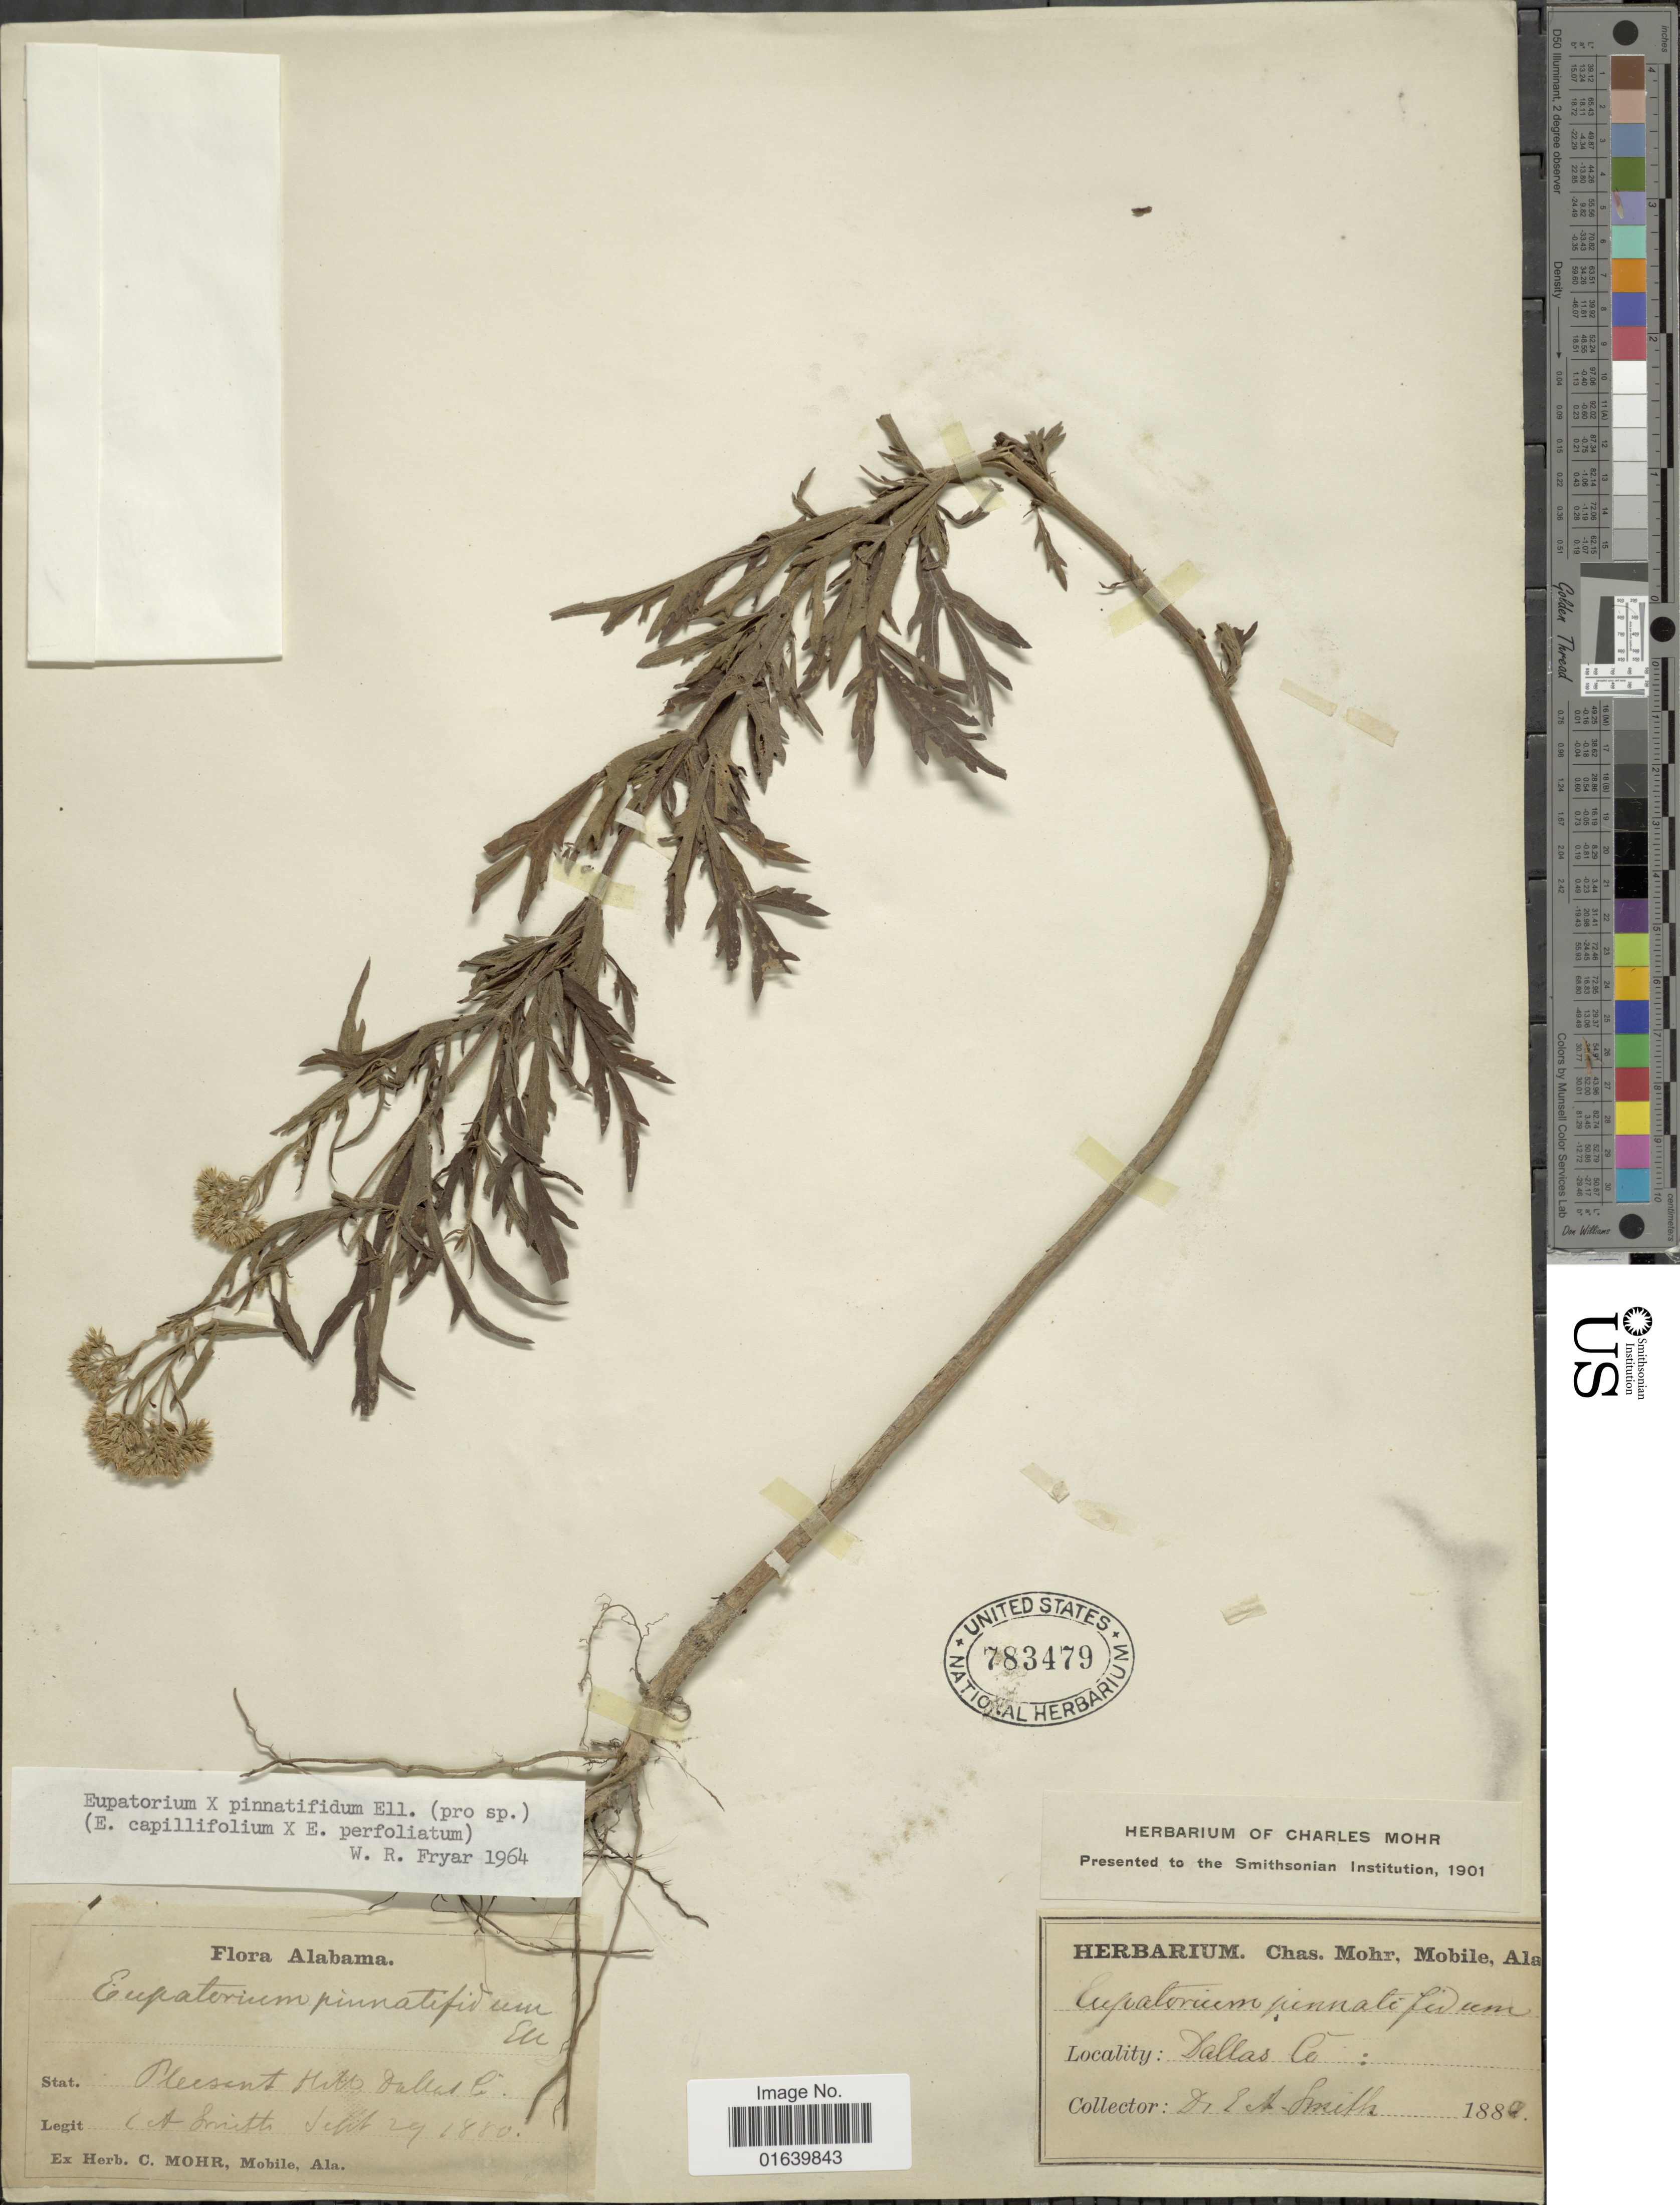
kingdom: Plantae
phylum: Tracheophyta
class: Magnoliopsida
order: Asterales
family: Asteraceae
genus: Eupatorium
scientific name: Eupatorium x pinnatifidum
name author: Elliott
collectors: C. A. Smith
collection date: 1880-09-29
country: United States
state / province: Alabama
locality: Alabama, Dallas Co. Pleasant Hills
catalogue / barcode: US 783479